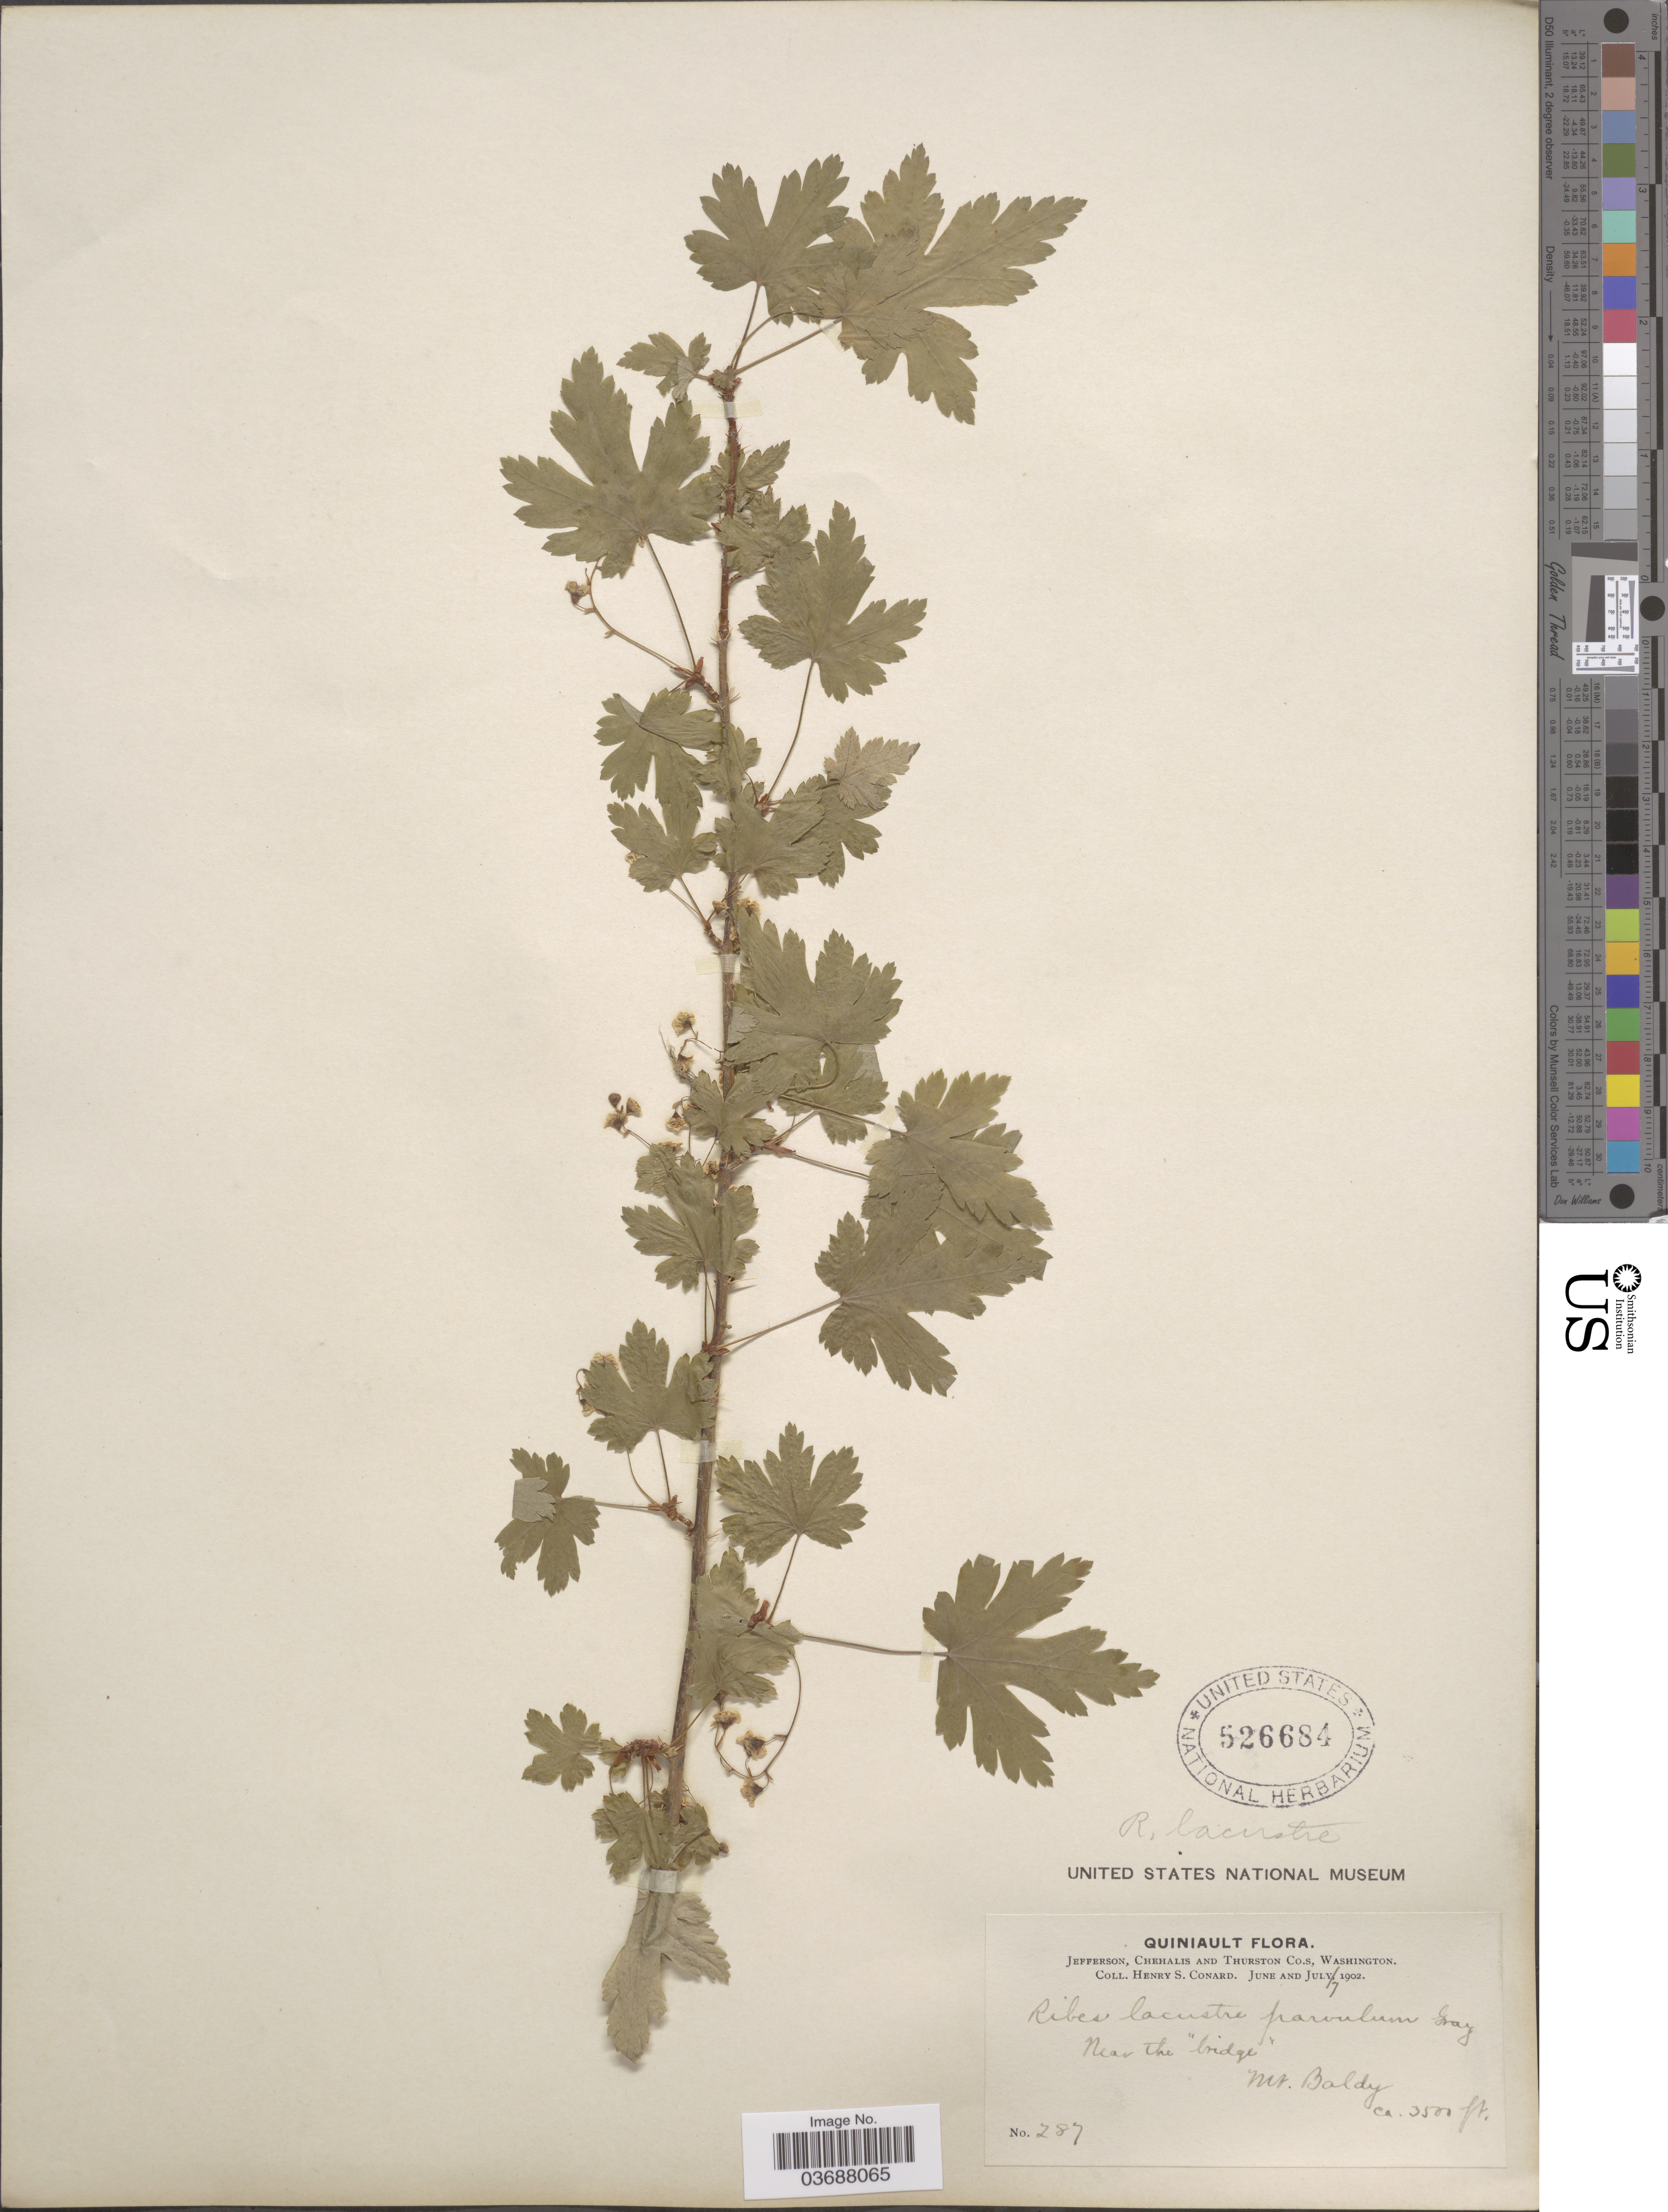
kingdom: Plantae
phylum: Tracheophyta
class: Magnoliopsida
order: Saxifragales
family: Grossulariaceae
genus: Ribes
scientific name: Ribes lacustre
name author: (Pers.) Poir.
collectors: H. S. Conard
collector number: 287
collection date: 1902-07-07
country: United States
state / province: Washington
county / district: Thurston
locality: Quiniault. Jefferson, Chehalis and Thurston Co.s. Mt. Baldy.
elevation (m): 1067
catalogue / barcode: US 526684